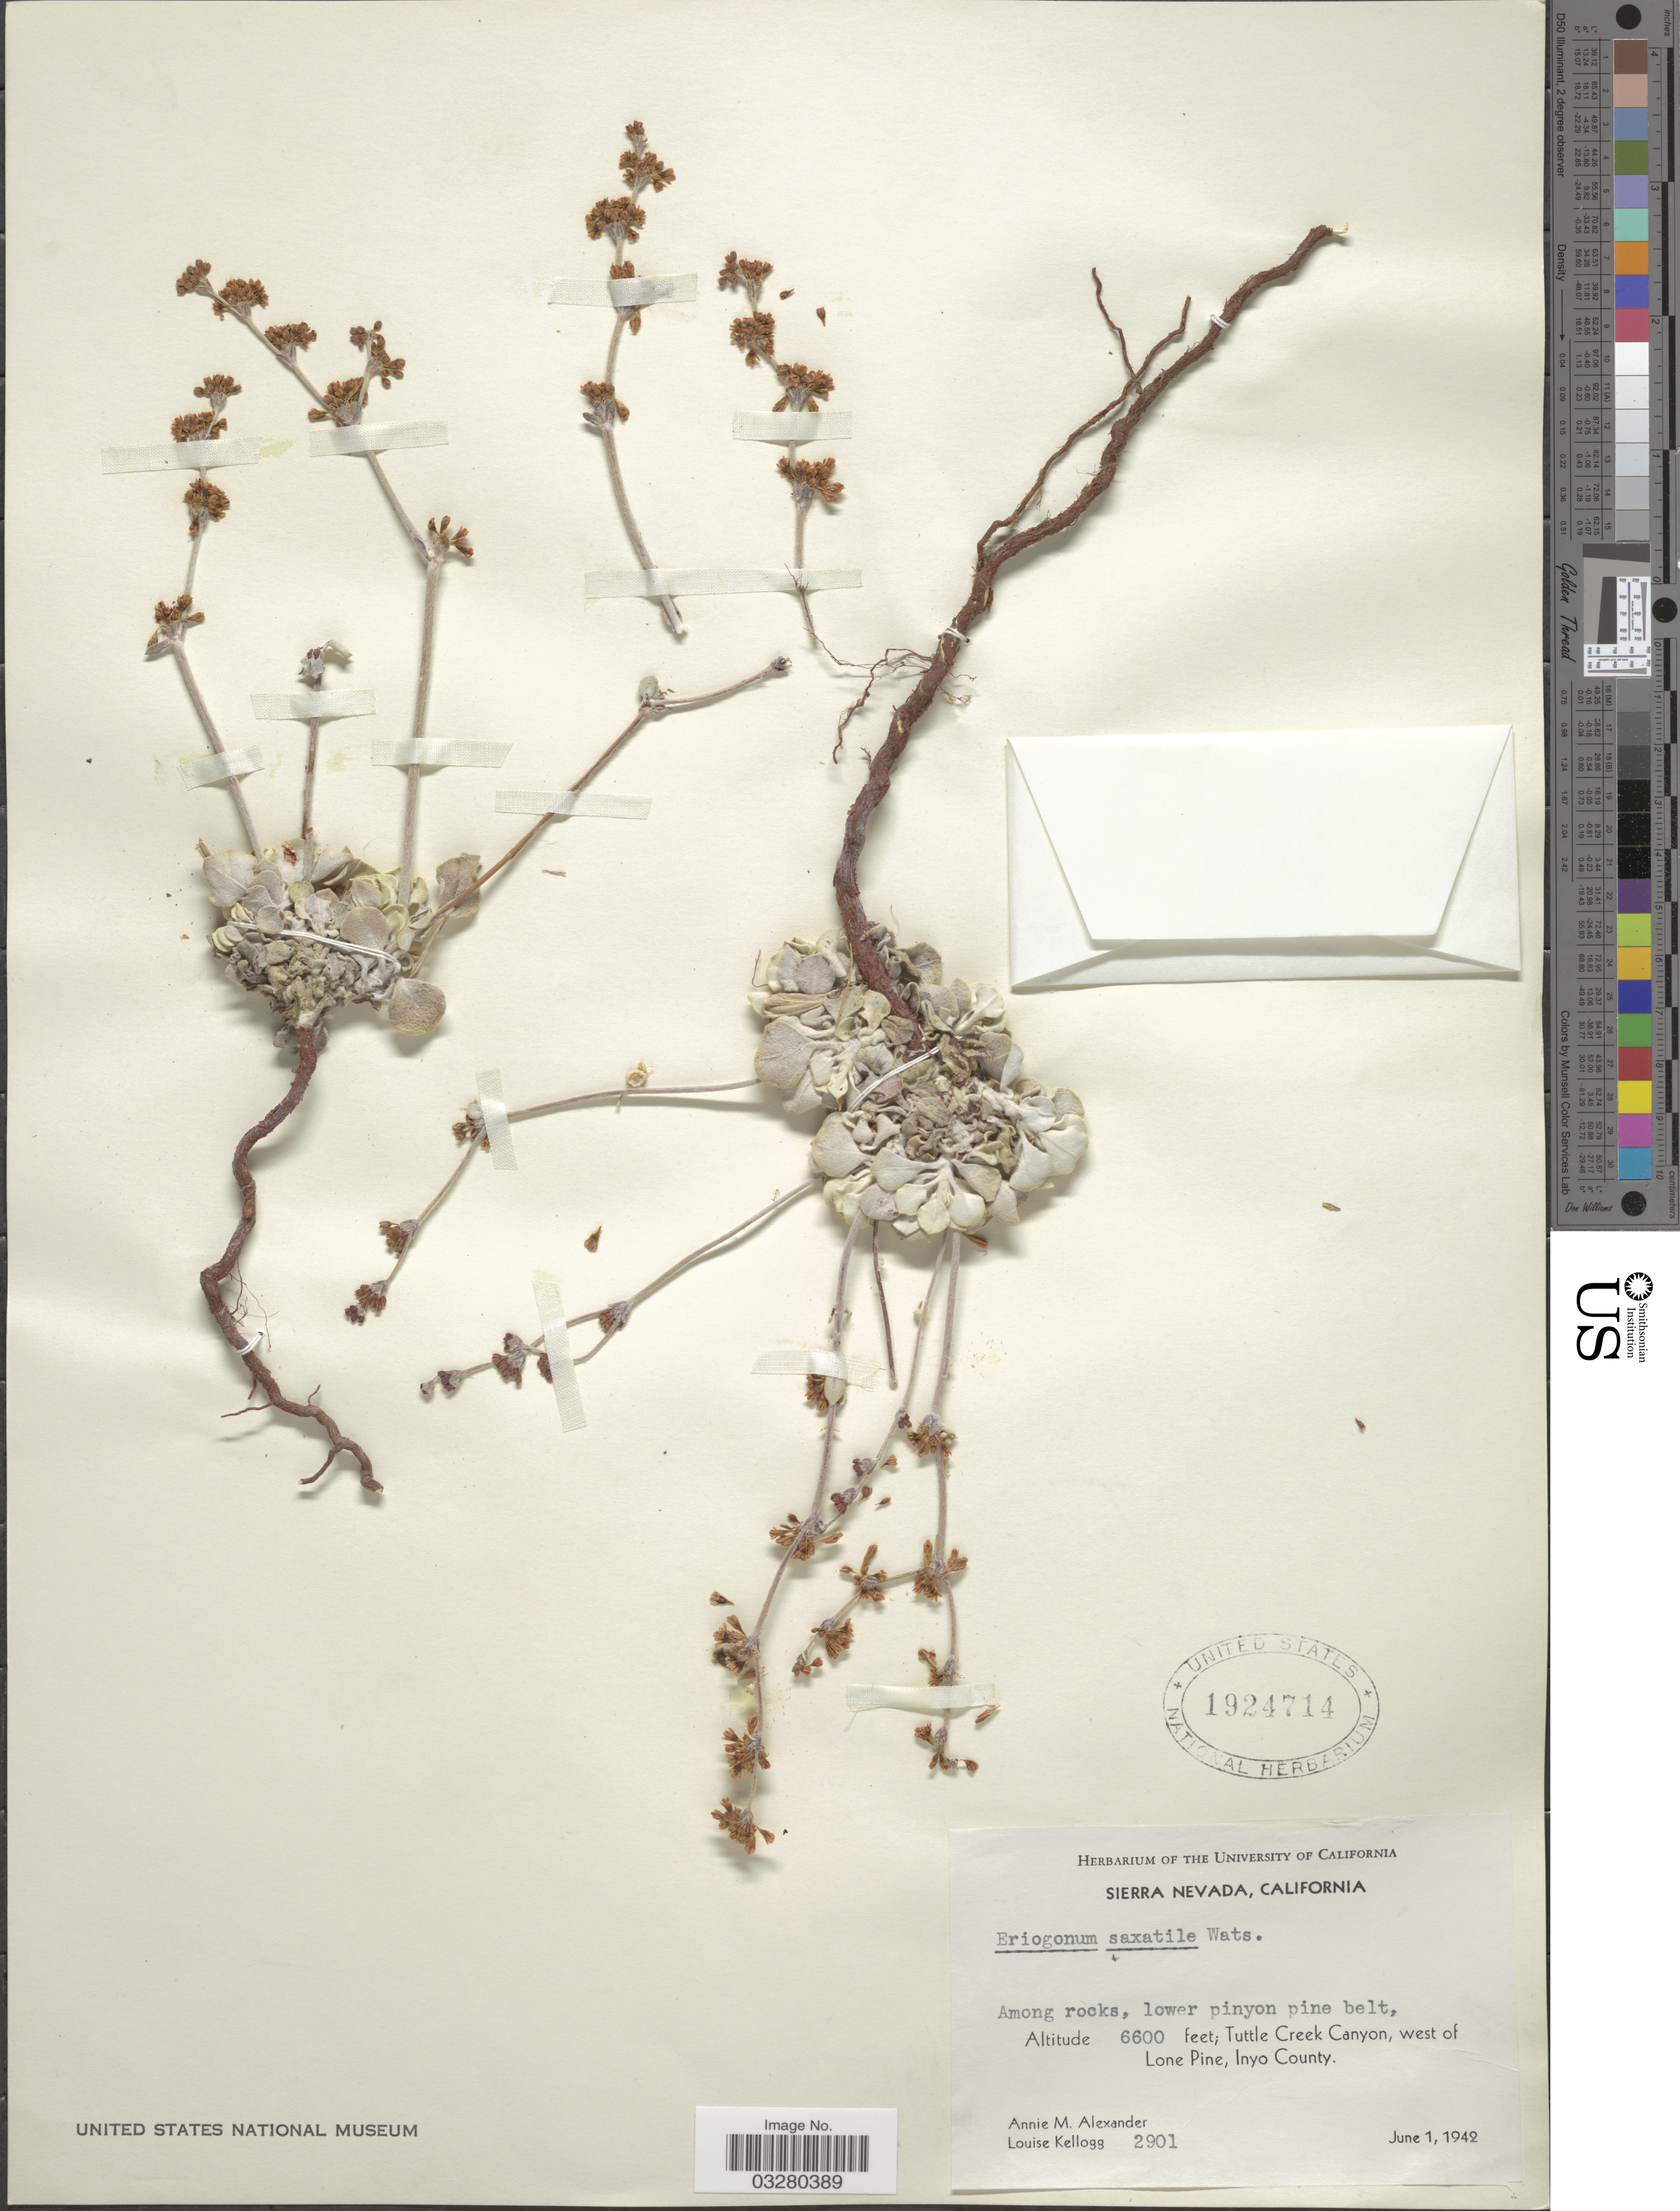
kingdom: Plantae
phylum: Tracheophyta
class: Magnoliopsida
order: Caryophyllales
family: Polygonaceae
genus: Eriogonum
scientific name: Eriogonum saxatile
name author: S. Watson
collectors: A. M. Alexander & L. Kellogg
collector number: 2901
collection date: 1942-06-01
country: United States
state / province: California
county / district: Inyo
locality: Sierra Nevada. Tuttle Creek Canyon, west of Lone Pine, Inyo County.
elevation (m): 2012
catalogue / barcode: US 1924714